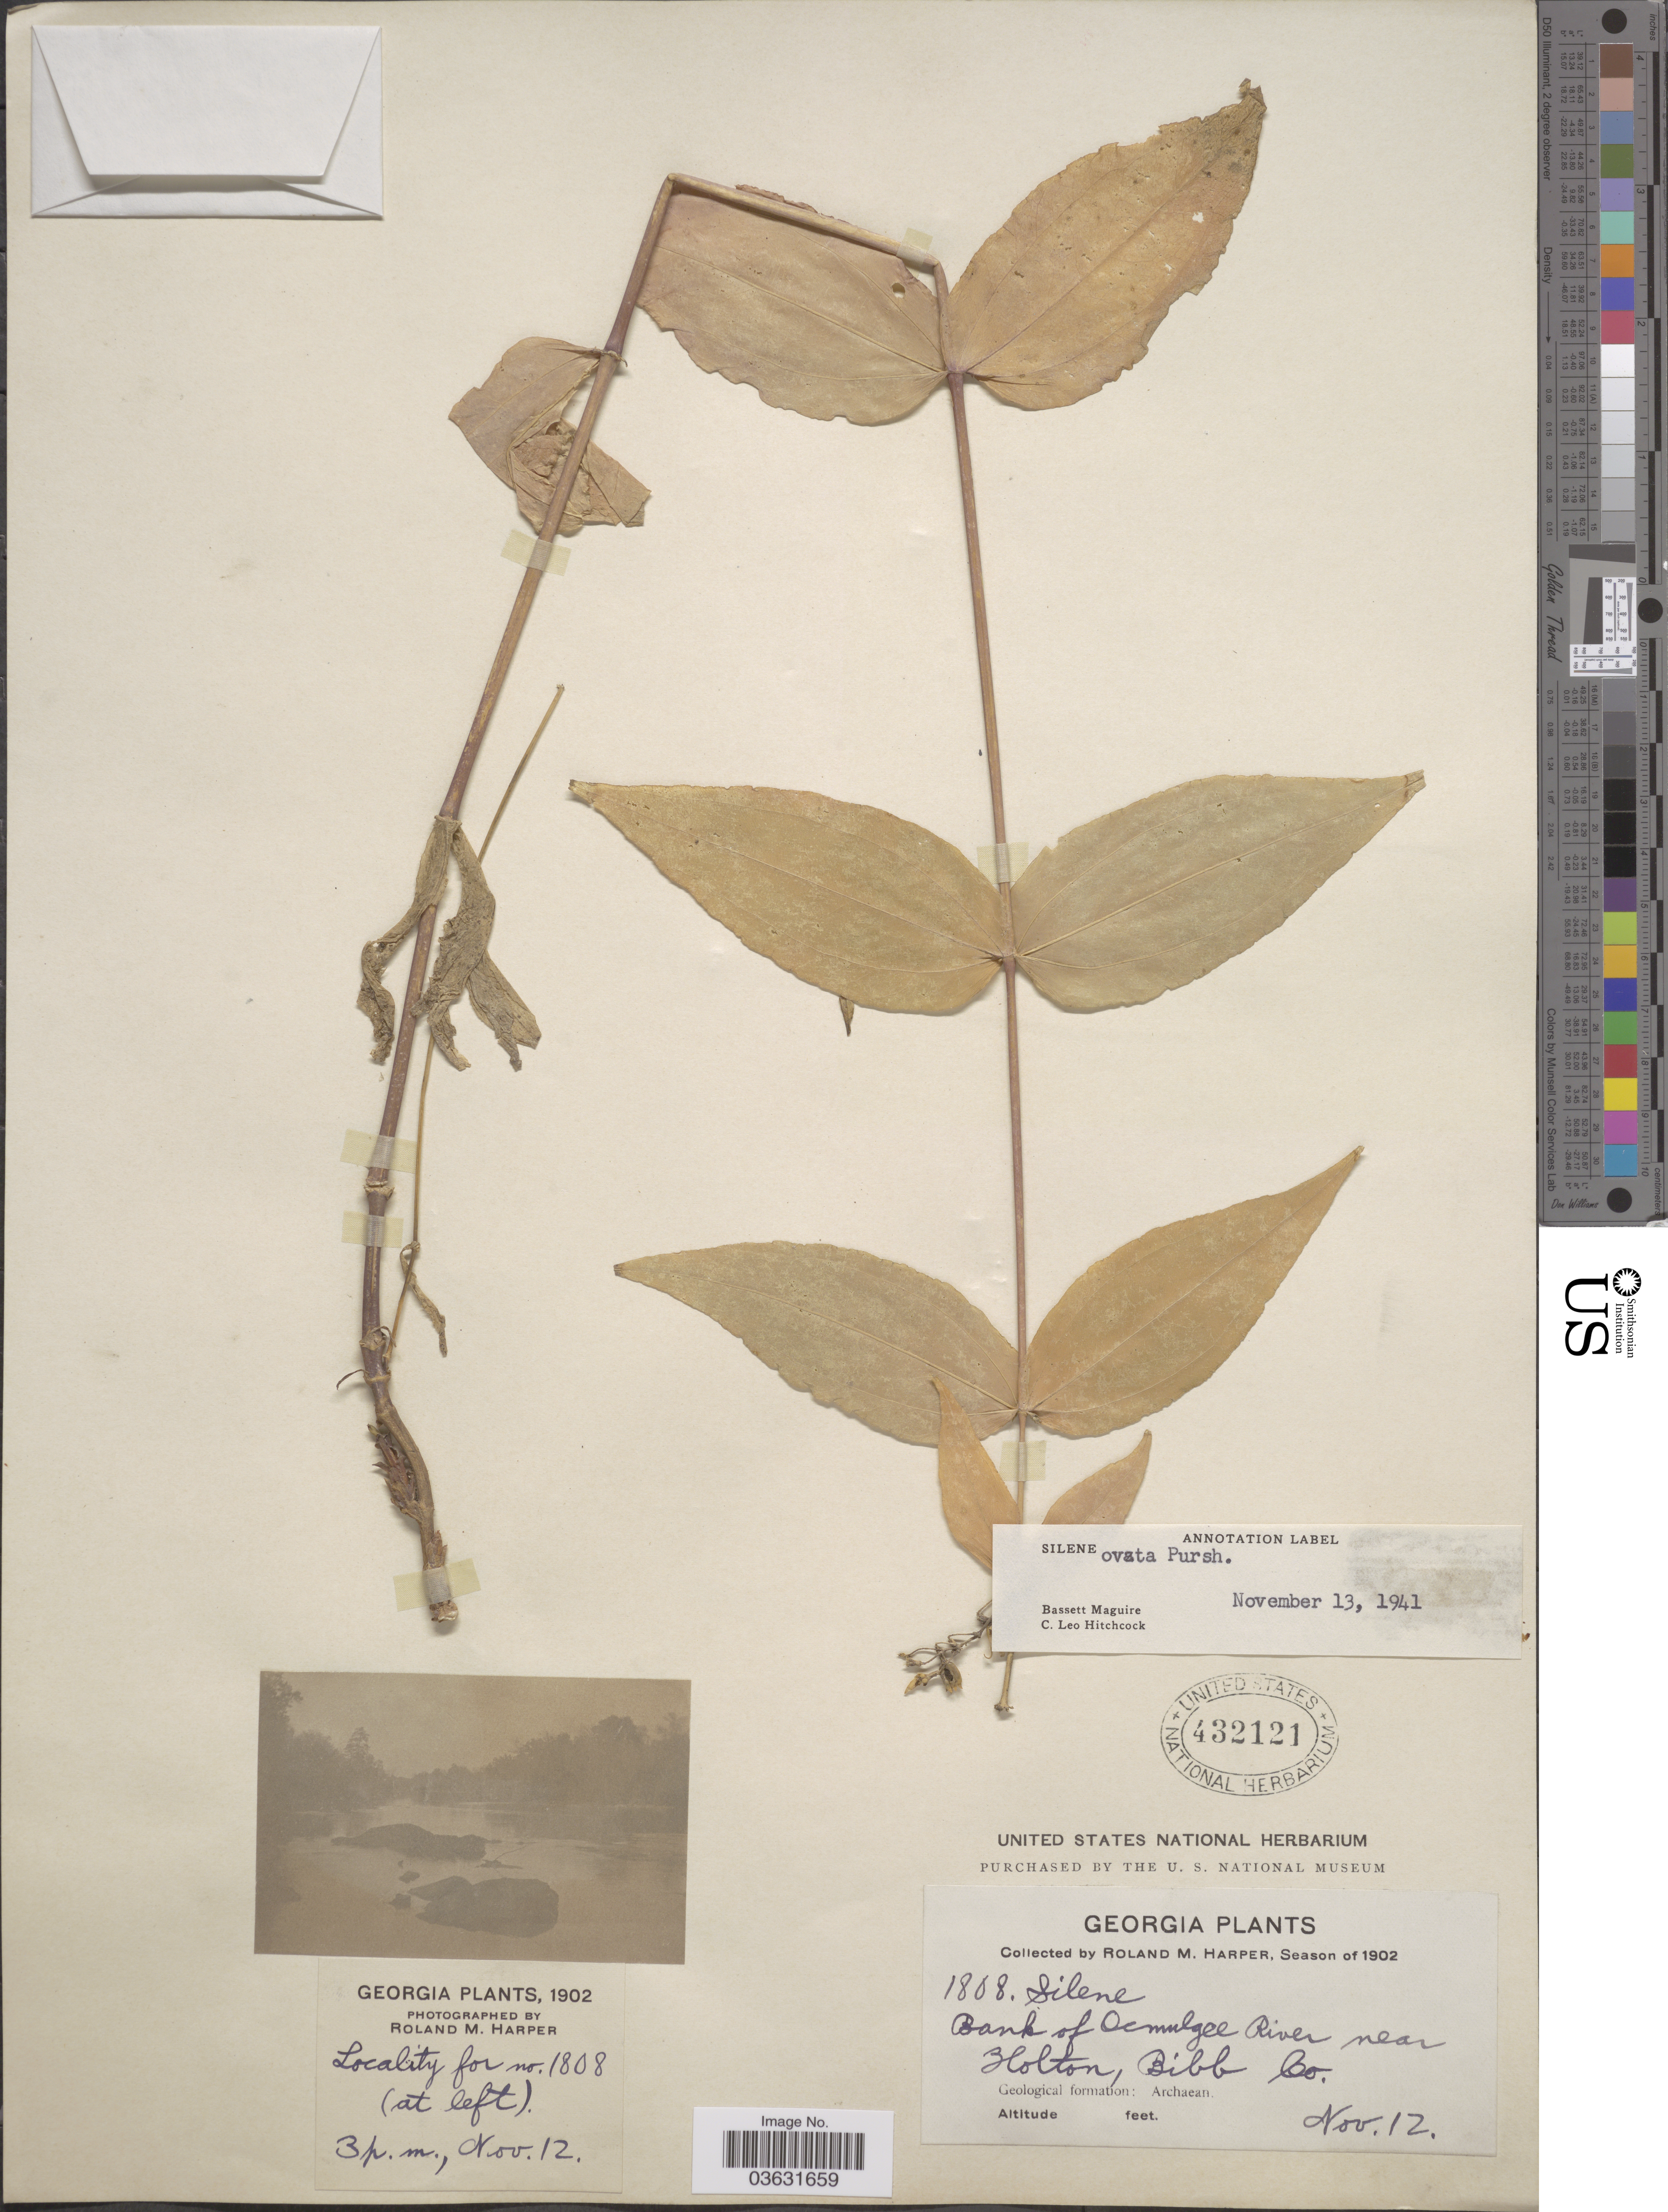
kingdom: Plantae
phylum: Tracheophyta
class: Magnoliopsida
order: Caryophyllales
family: Caryophyllaceae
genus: Silene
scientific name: Silene ovata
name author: Pursh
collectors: R. M. Harper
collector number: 1808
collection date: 1902-11-12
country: United States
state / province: Georgia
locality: Bank of Ocmulgee River near Holton, Bibb Co.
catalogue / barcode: US 432121